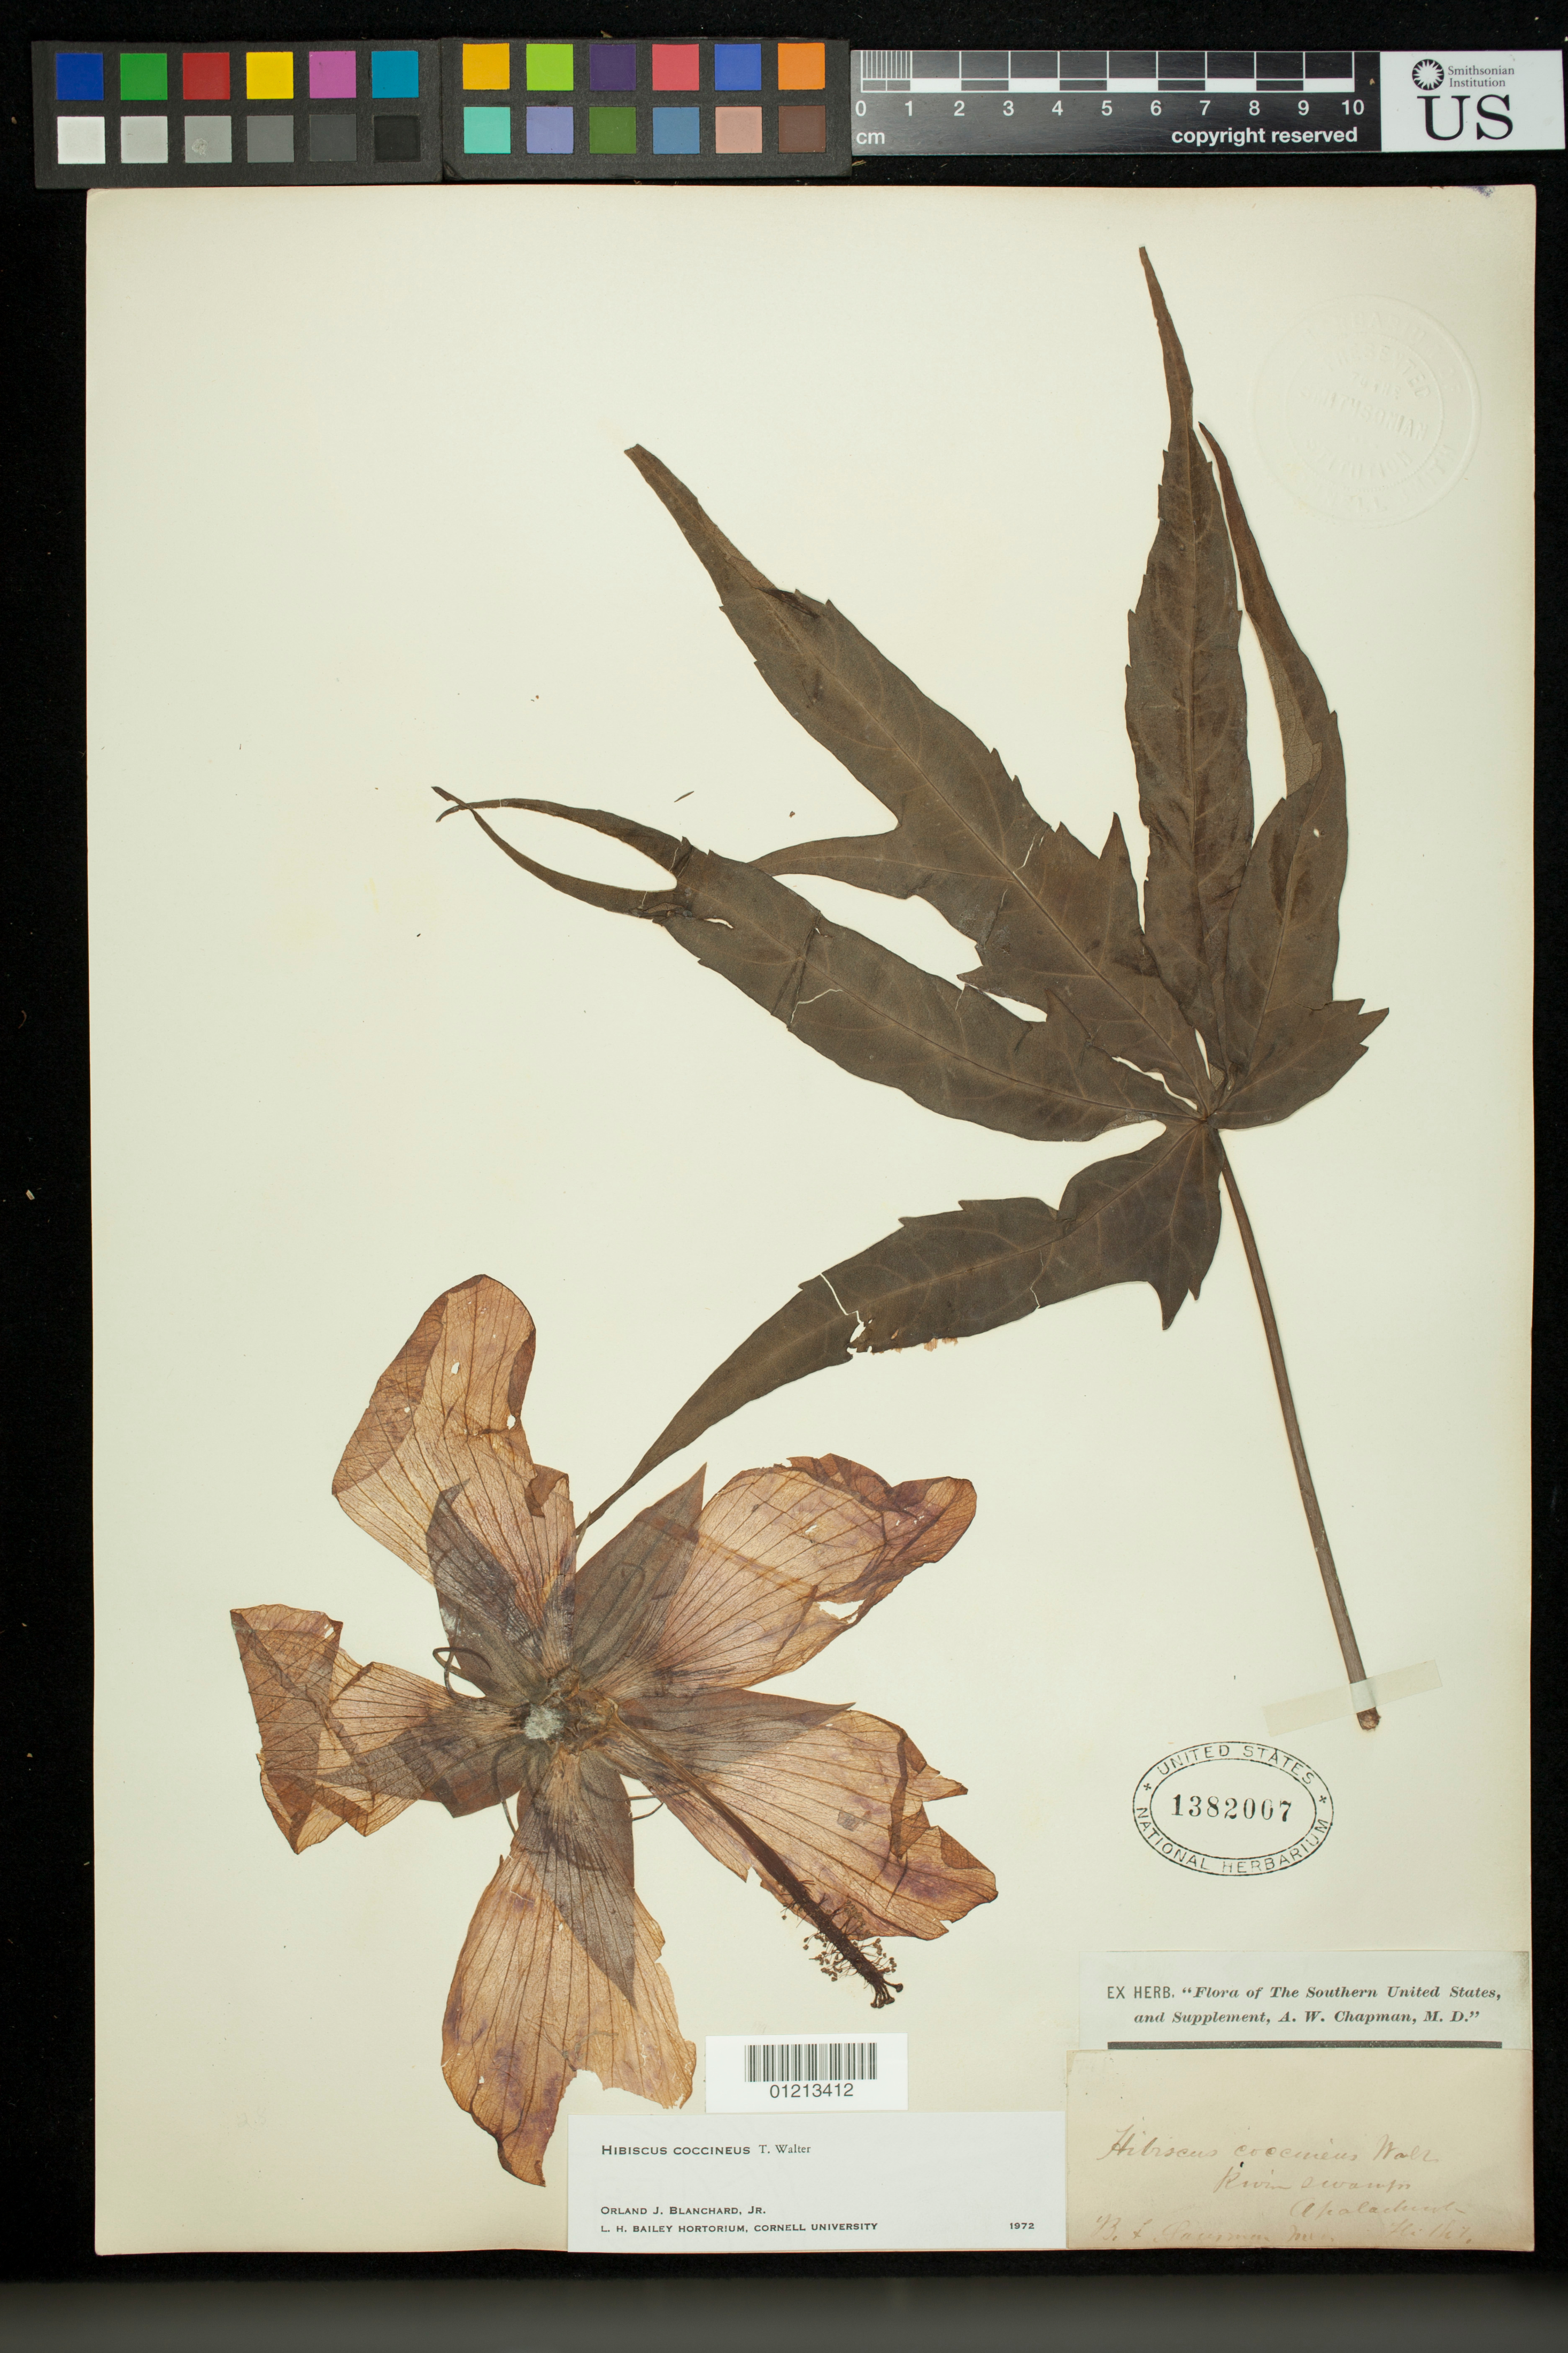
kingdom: Plantae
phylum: Tracheophyta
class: Magnoliopsida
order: Malvales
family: Malvaceae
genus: Hibiscus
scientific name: Hibiscus coccineus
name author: Walter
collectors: B. F. Saurman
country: United States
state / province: Florida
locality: River swamps Apalachicola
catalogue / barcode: US 1382007